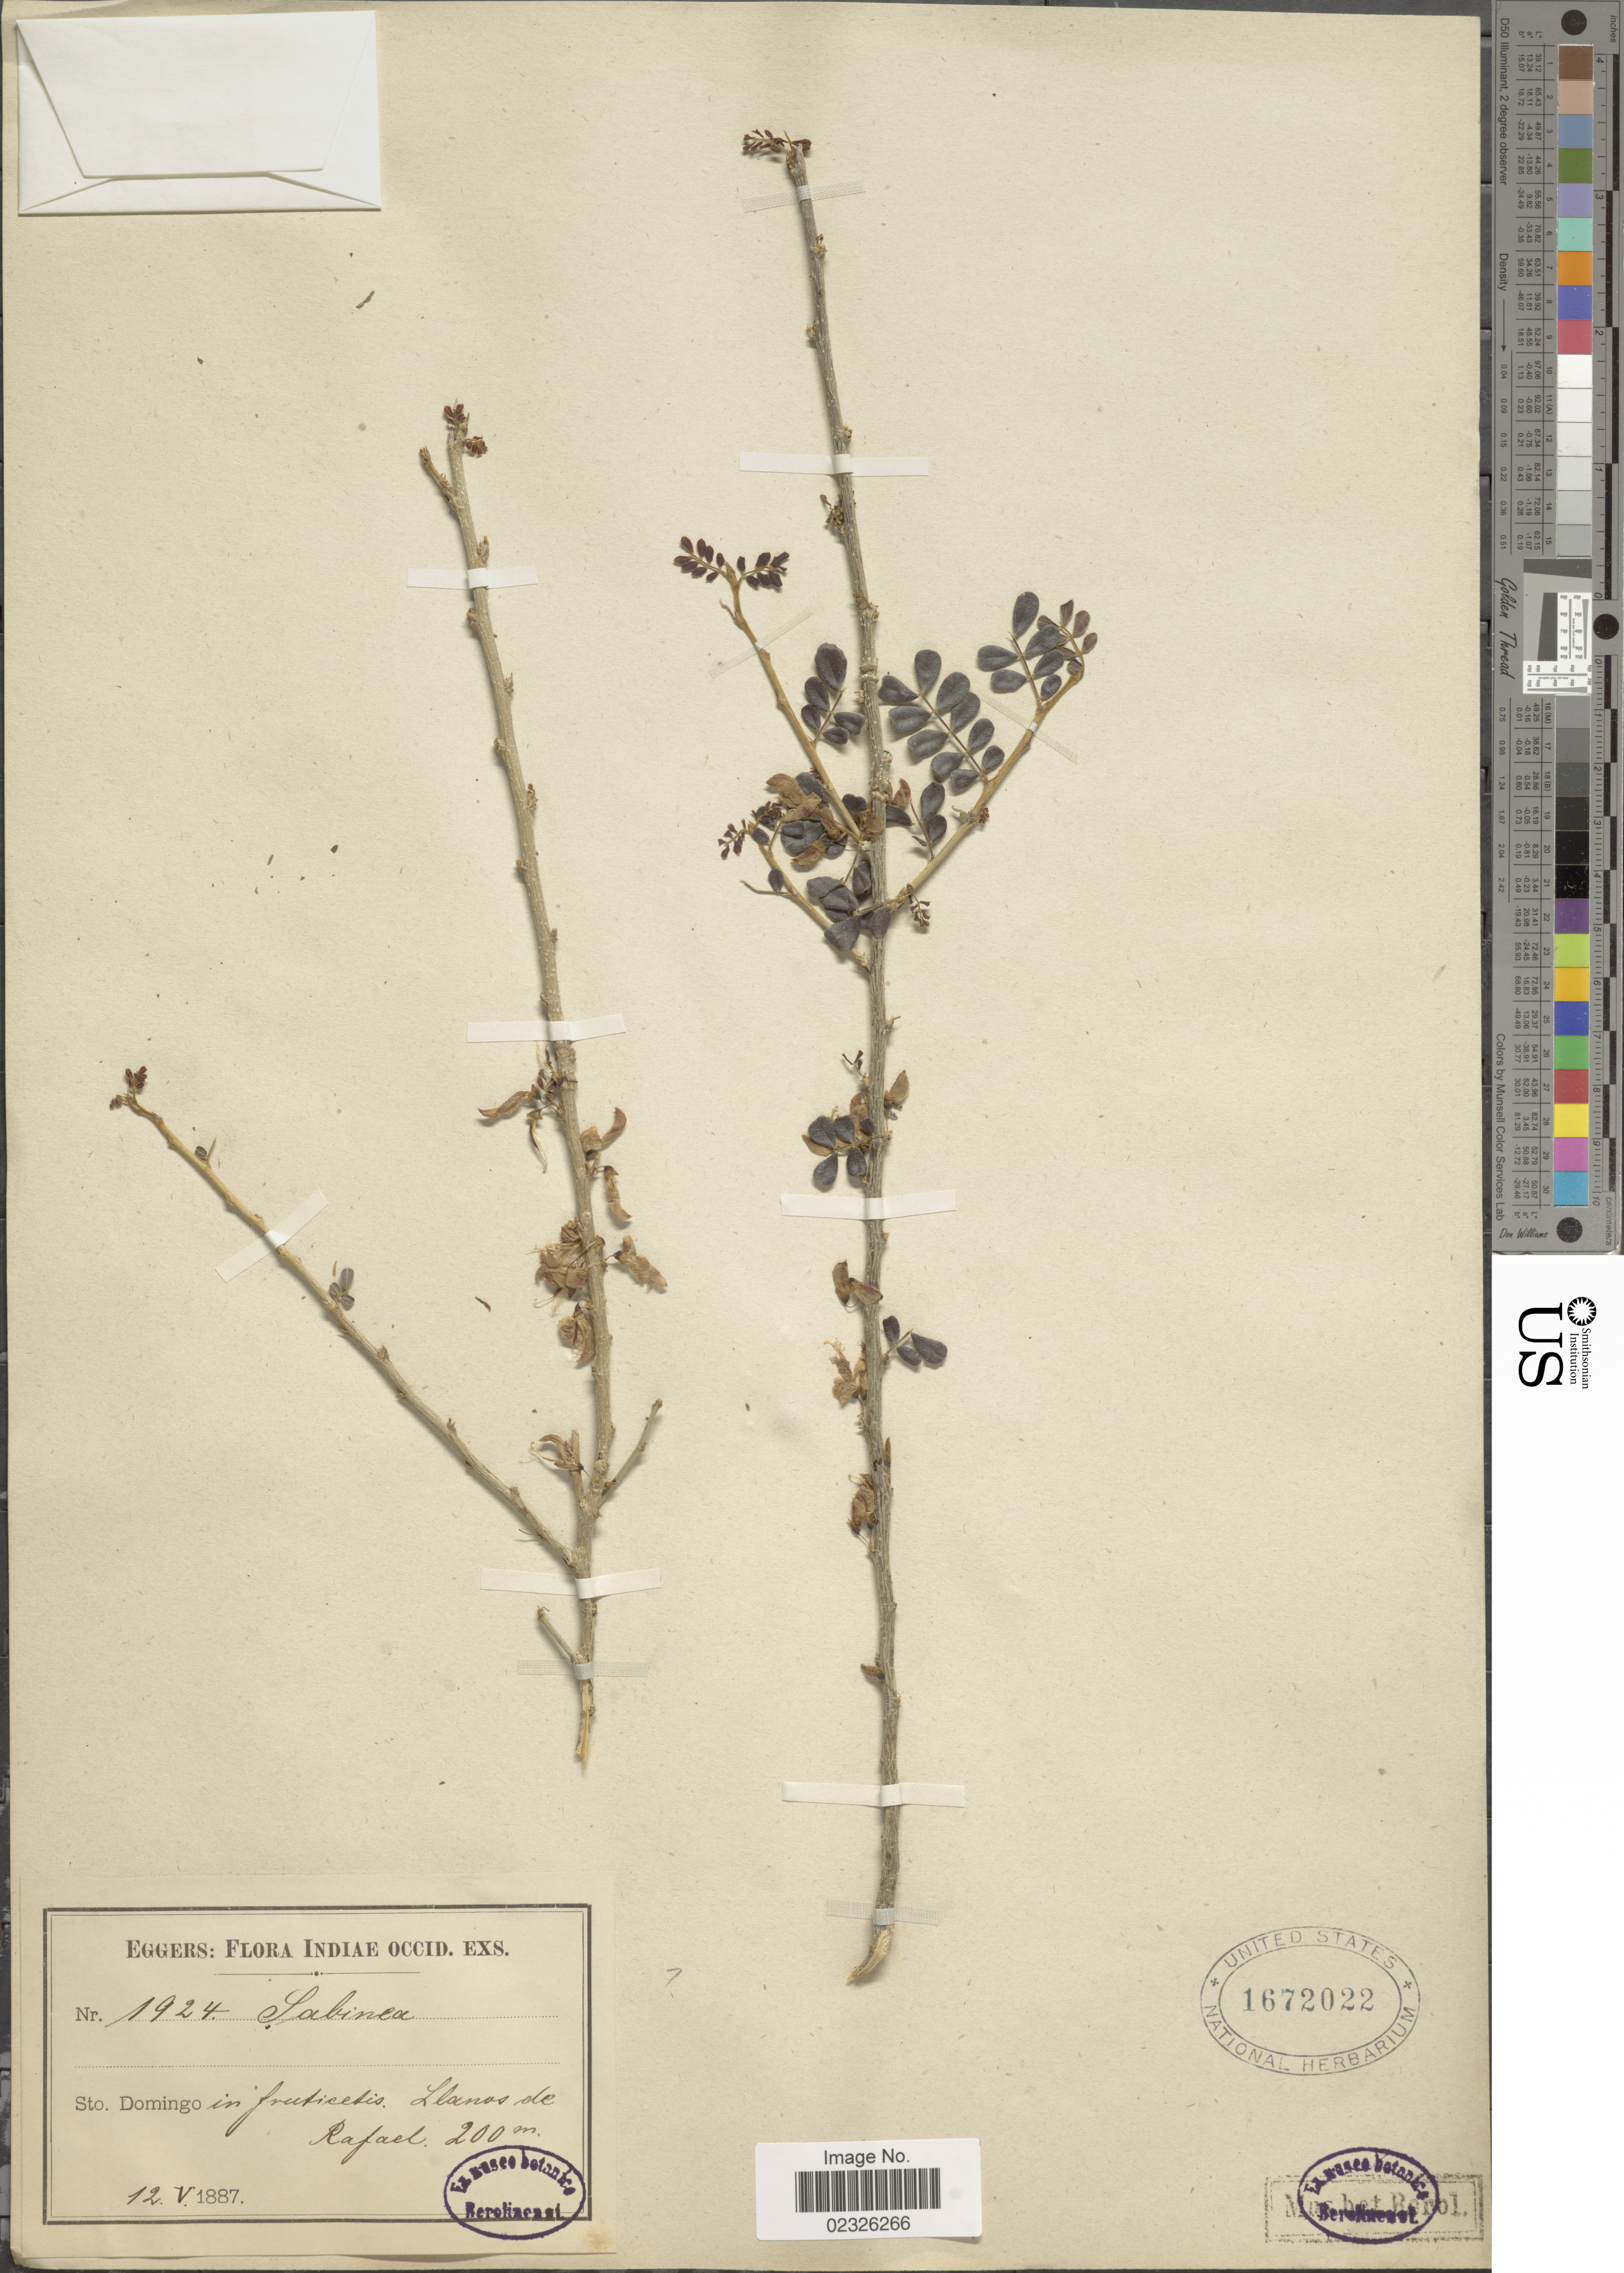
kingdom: Plantae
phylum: Tracheophyta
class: Magnoliopsida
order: Fabales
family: Fabaceae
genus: Poitea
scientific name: Poitea punicea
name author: (Urb.) Lavin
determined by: Strong, Mark T., (BOT), Smithsonian Institution - National Museum of Natural History (UNITED STATES)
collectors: -. Eggers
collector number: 1924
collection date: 1887-05-12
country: Ecuador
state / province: Tsáchilas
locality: Indiae occid. Sto. Domingo in frutucetis. Llanos de Rafael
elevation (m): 200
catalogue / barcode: US 1672022